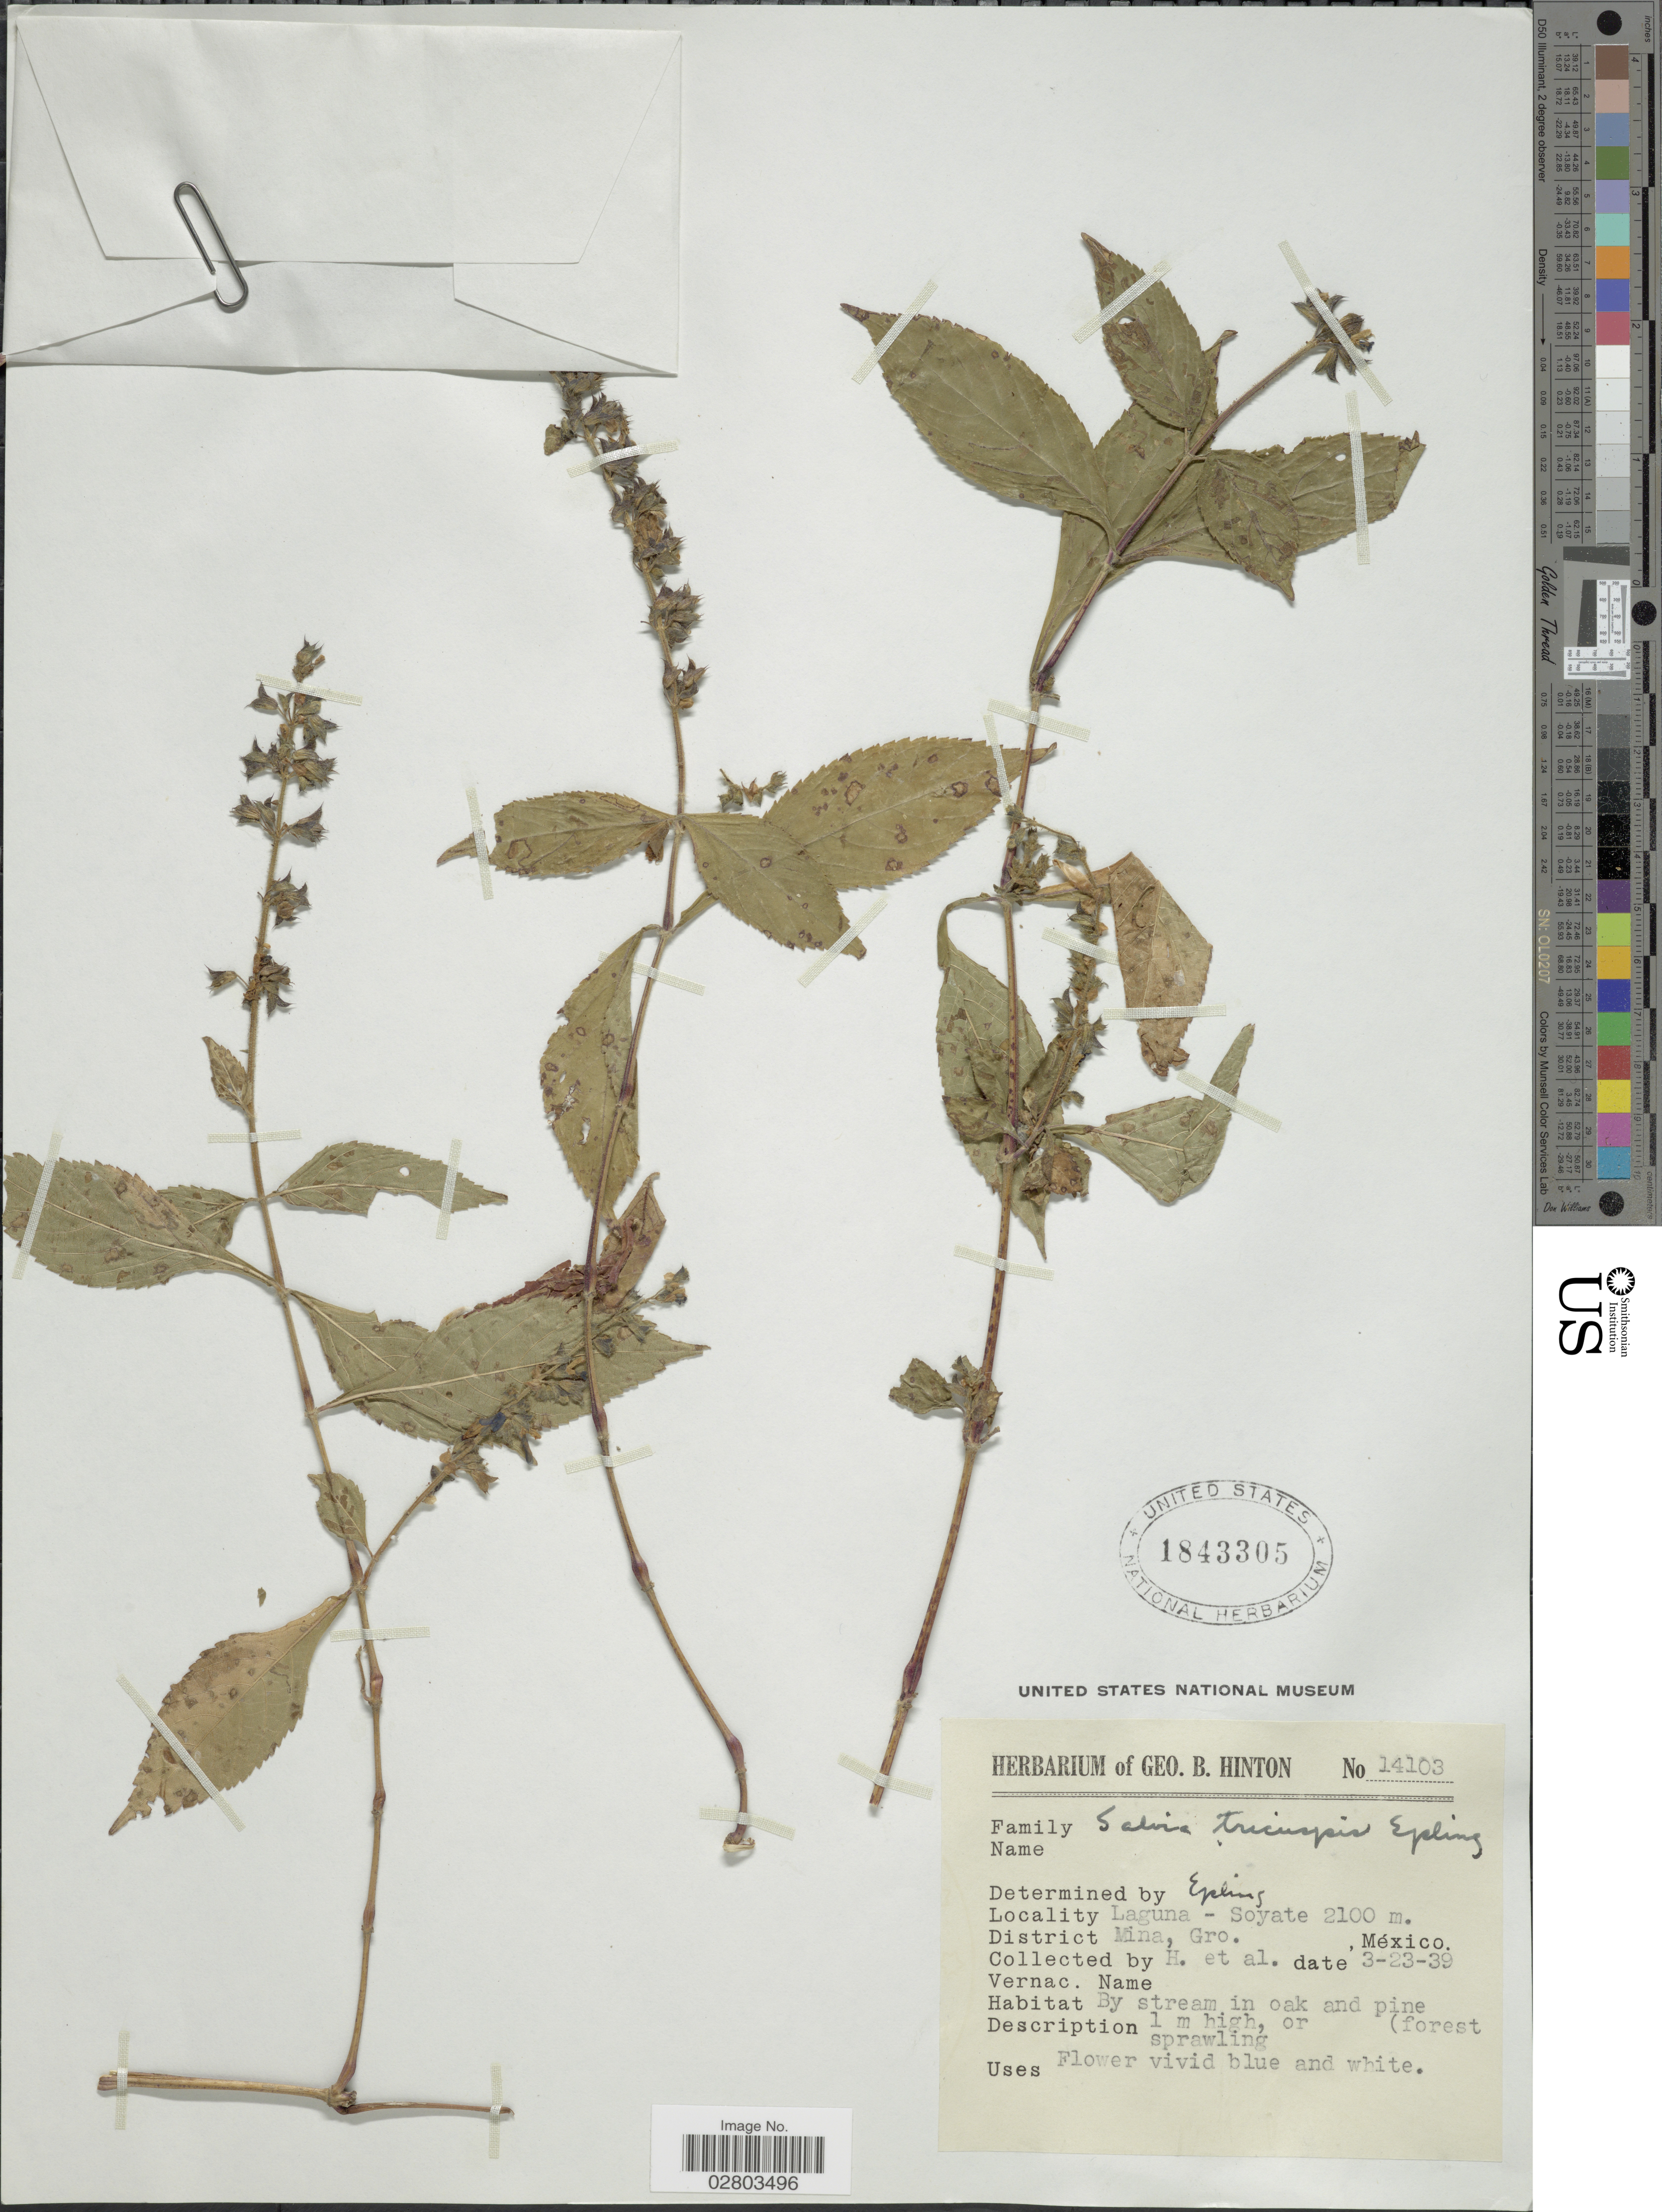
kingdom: Plantae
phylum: Tracheophyta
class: Magnoliopsida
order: Lamiales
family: Lamiaceae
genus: Salvia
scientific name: Salvia tricuspis Epling, nom. illeg.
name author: Epling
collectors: G. B. Hinton & et al.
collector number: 14103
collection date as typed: Transcribed d/m/y: 23/3/39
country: Mexico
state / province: Guerrero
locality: Laguna-Soyate. District Mina.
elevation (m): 2100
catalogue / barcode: US 1843305